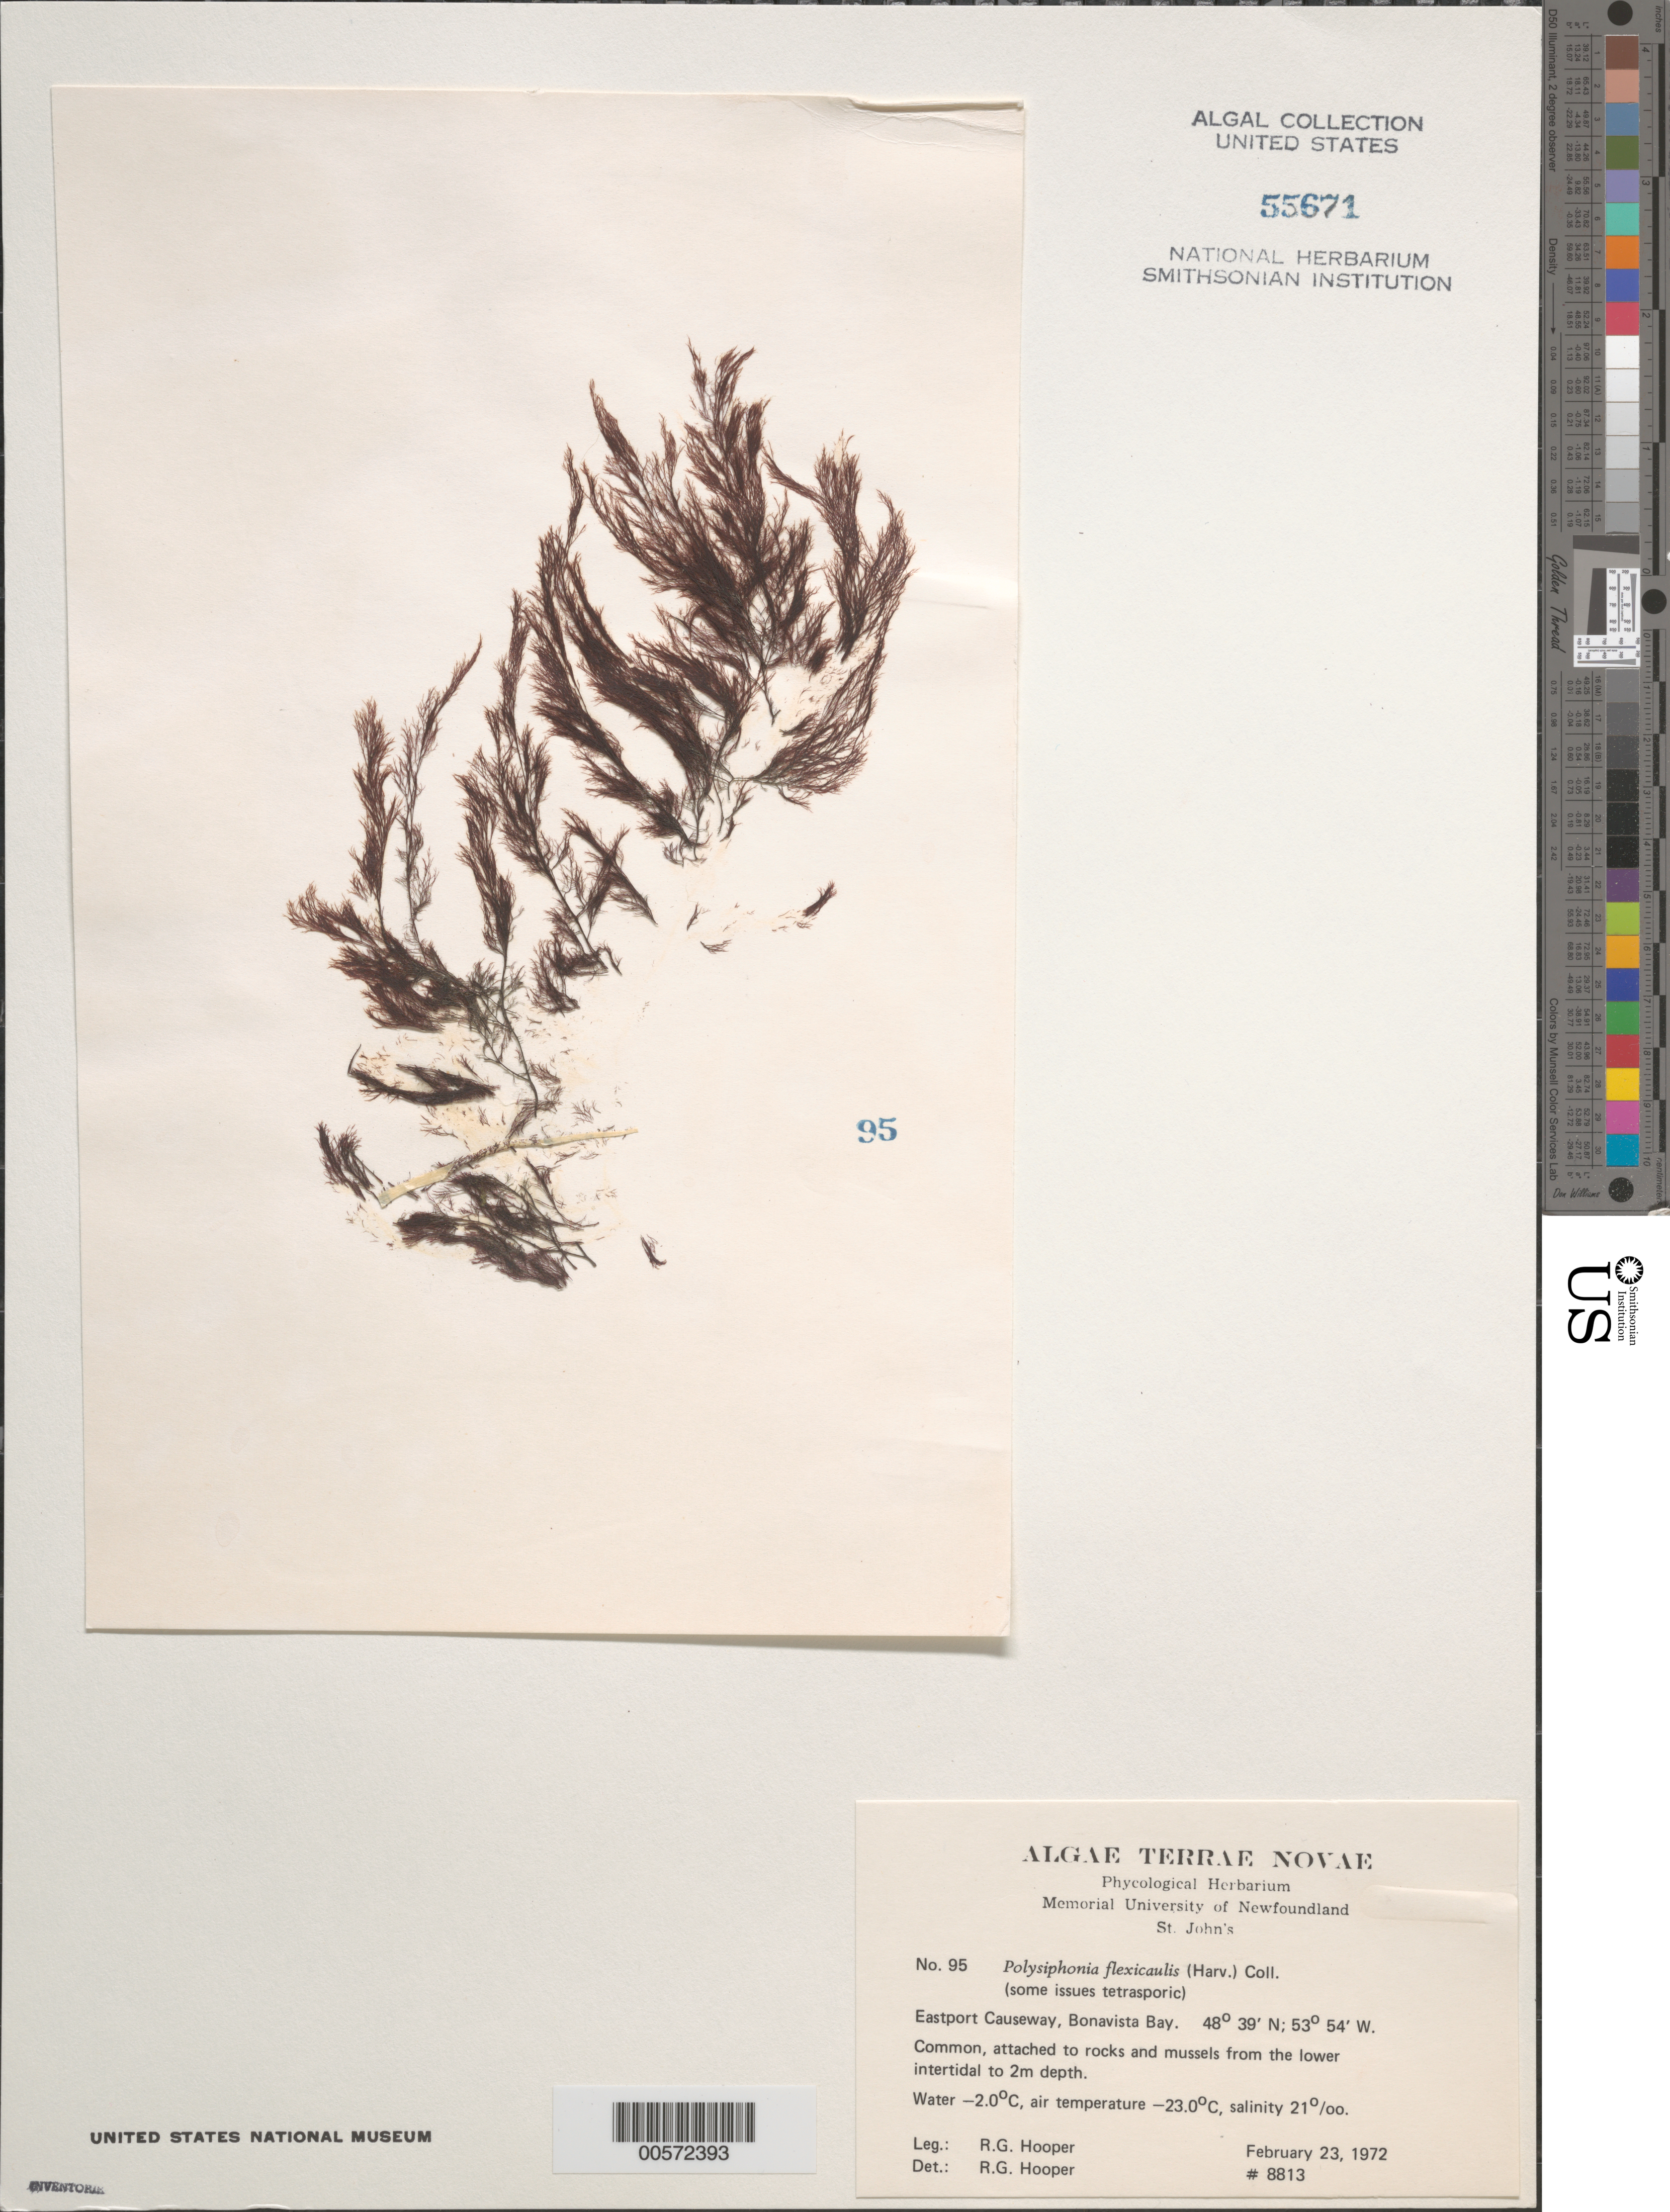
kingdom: Plantae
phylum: Rhodophyta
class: Florideophyceae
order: Ceramiales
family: Rhodomelaceae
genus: Leptosiphonia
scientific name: Leptosiphonia flexicaulis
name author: (Harv.) Savoie & G.W. Saunders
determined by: Algae name updating Project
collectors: R. G. Hooper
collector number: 8813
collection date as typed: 23 Feb 1972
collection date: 1972-02-23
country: Canada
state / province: Newfoundland and Labrador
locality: Eastport Causeway, Bonavista Bay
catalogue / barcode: US 55671